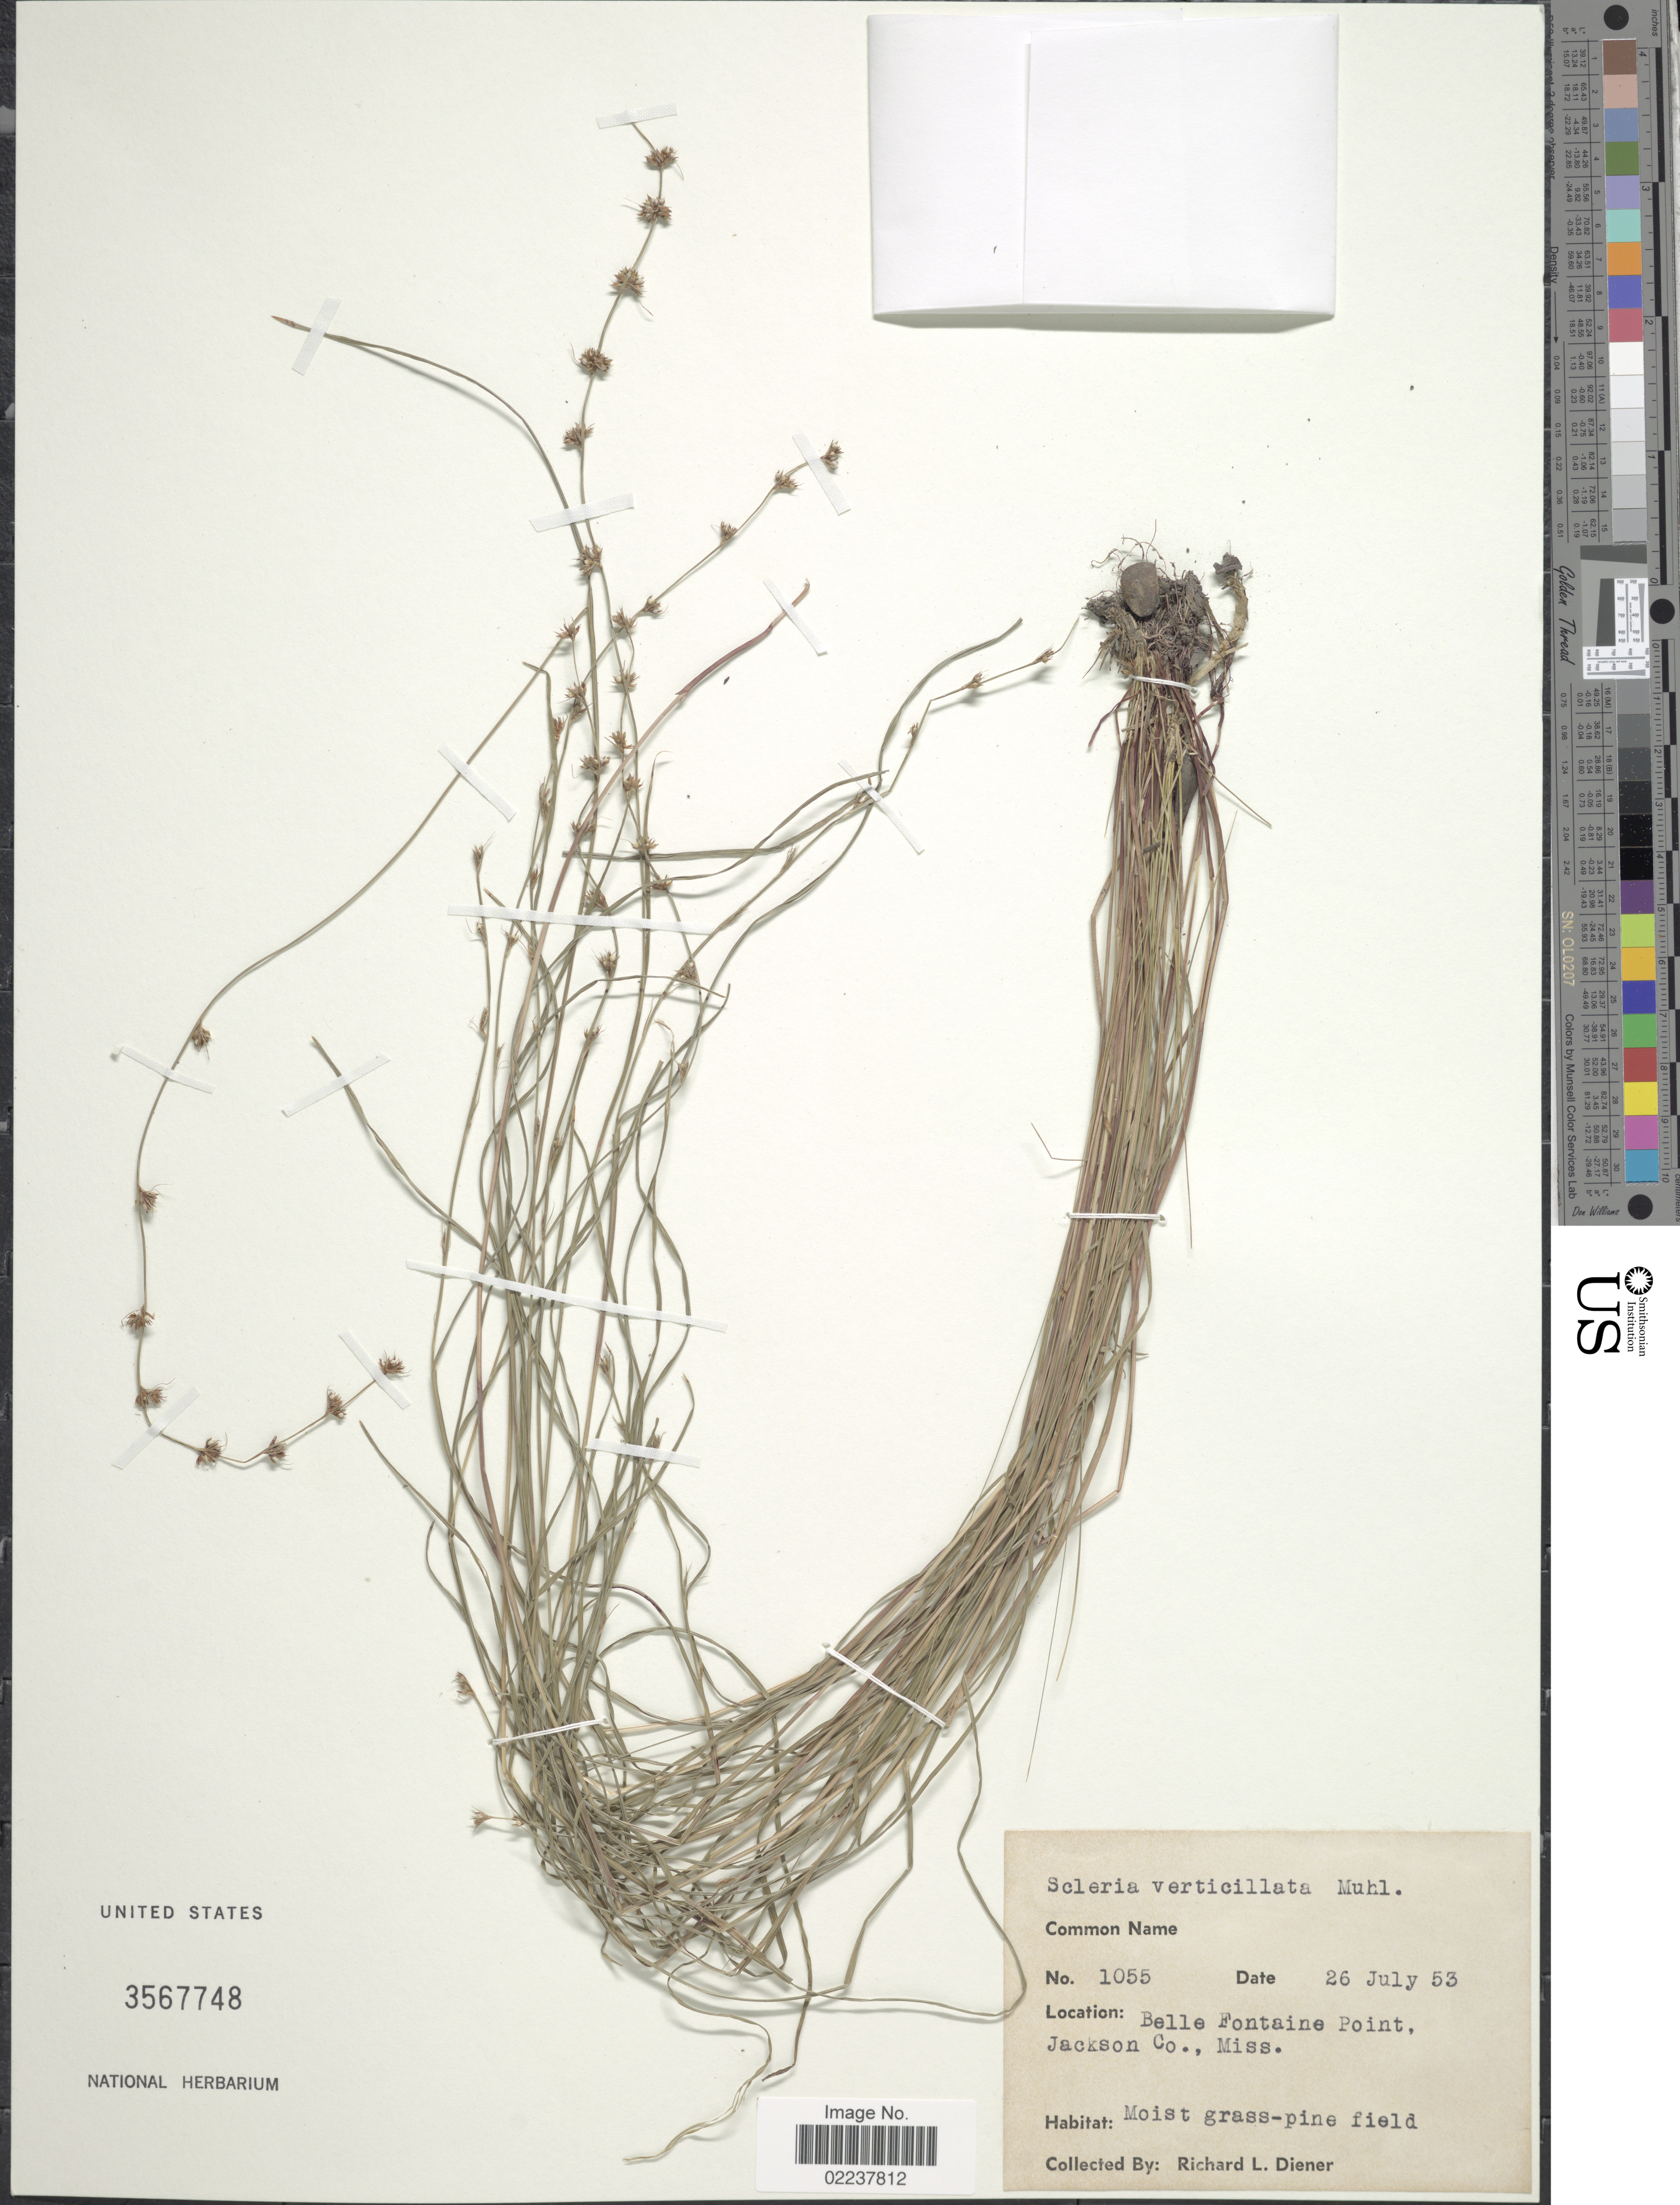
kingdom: Plantae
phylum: Tracheophyta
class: Liliopsida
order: Poales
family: Cyperaceae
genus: Scleria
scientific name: Scleria verticillata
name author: Muhl. ex Willd.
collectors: R. Diener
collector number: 1055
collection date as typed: Transcribed d/m/y: 26/7/53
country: United States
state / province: Mississippi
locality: Belle Fontaine Point, Jackson Co., Miss.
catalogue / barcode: US 3567748